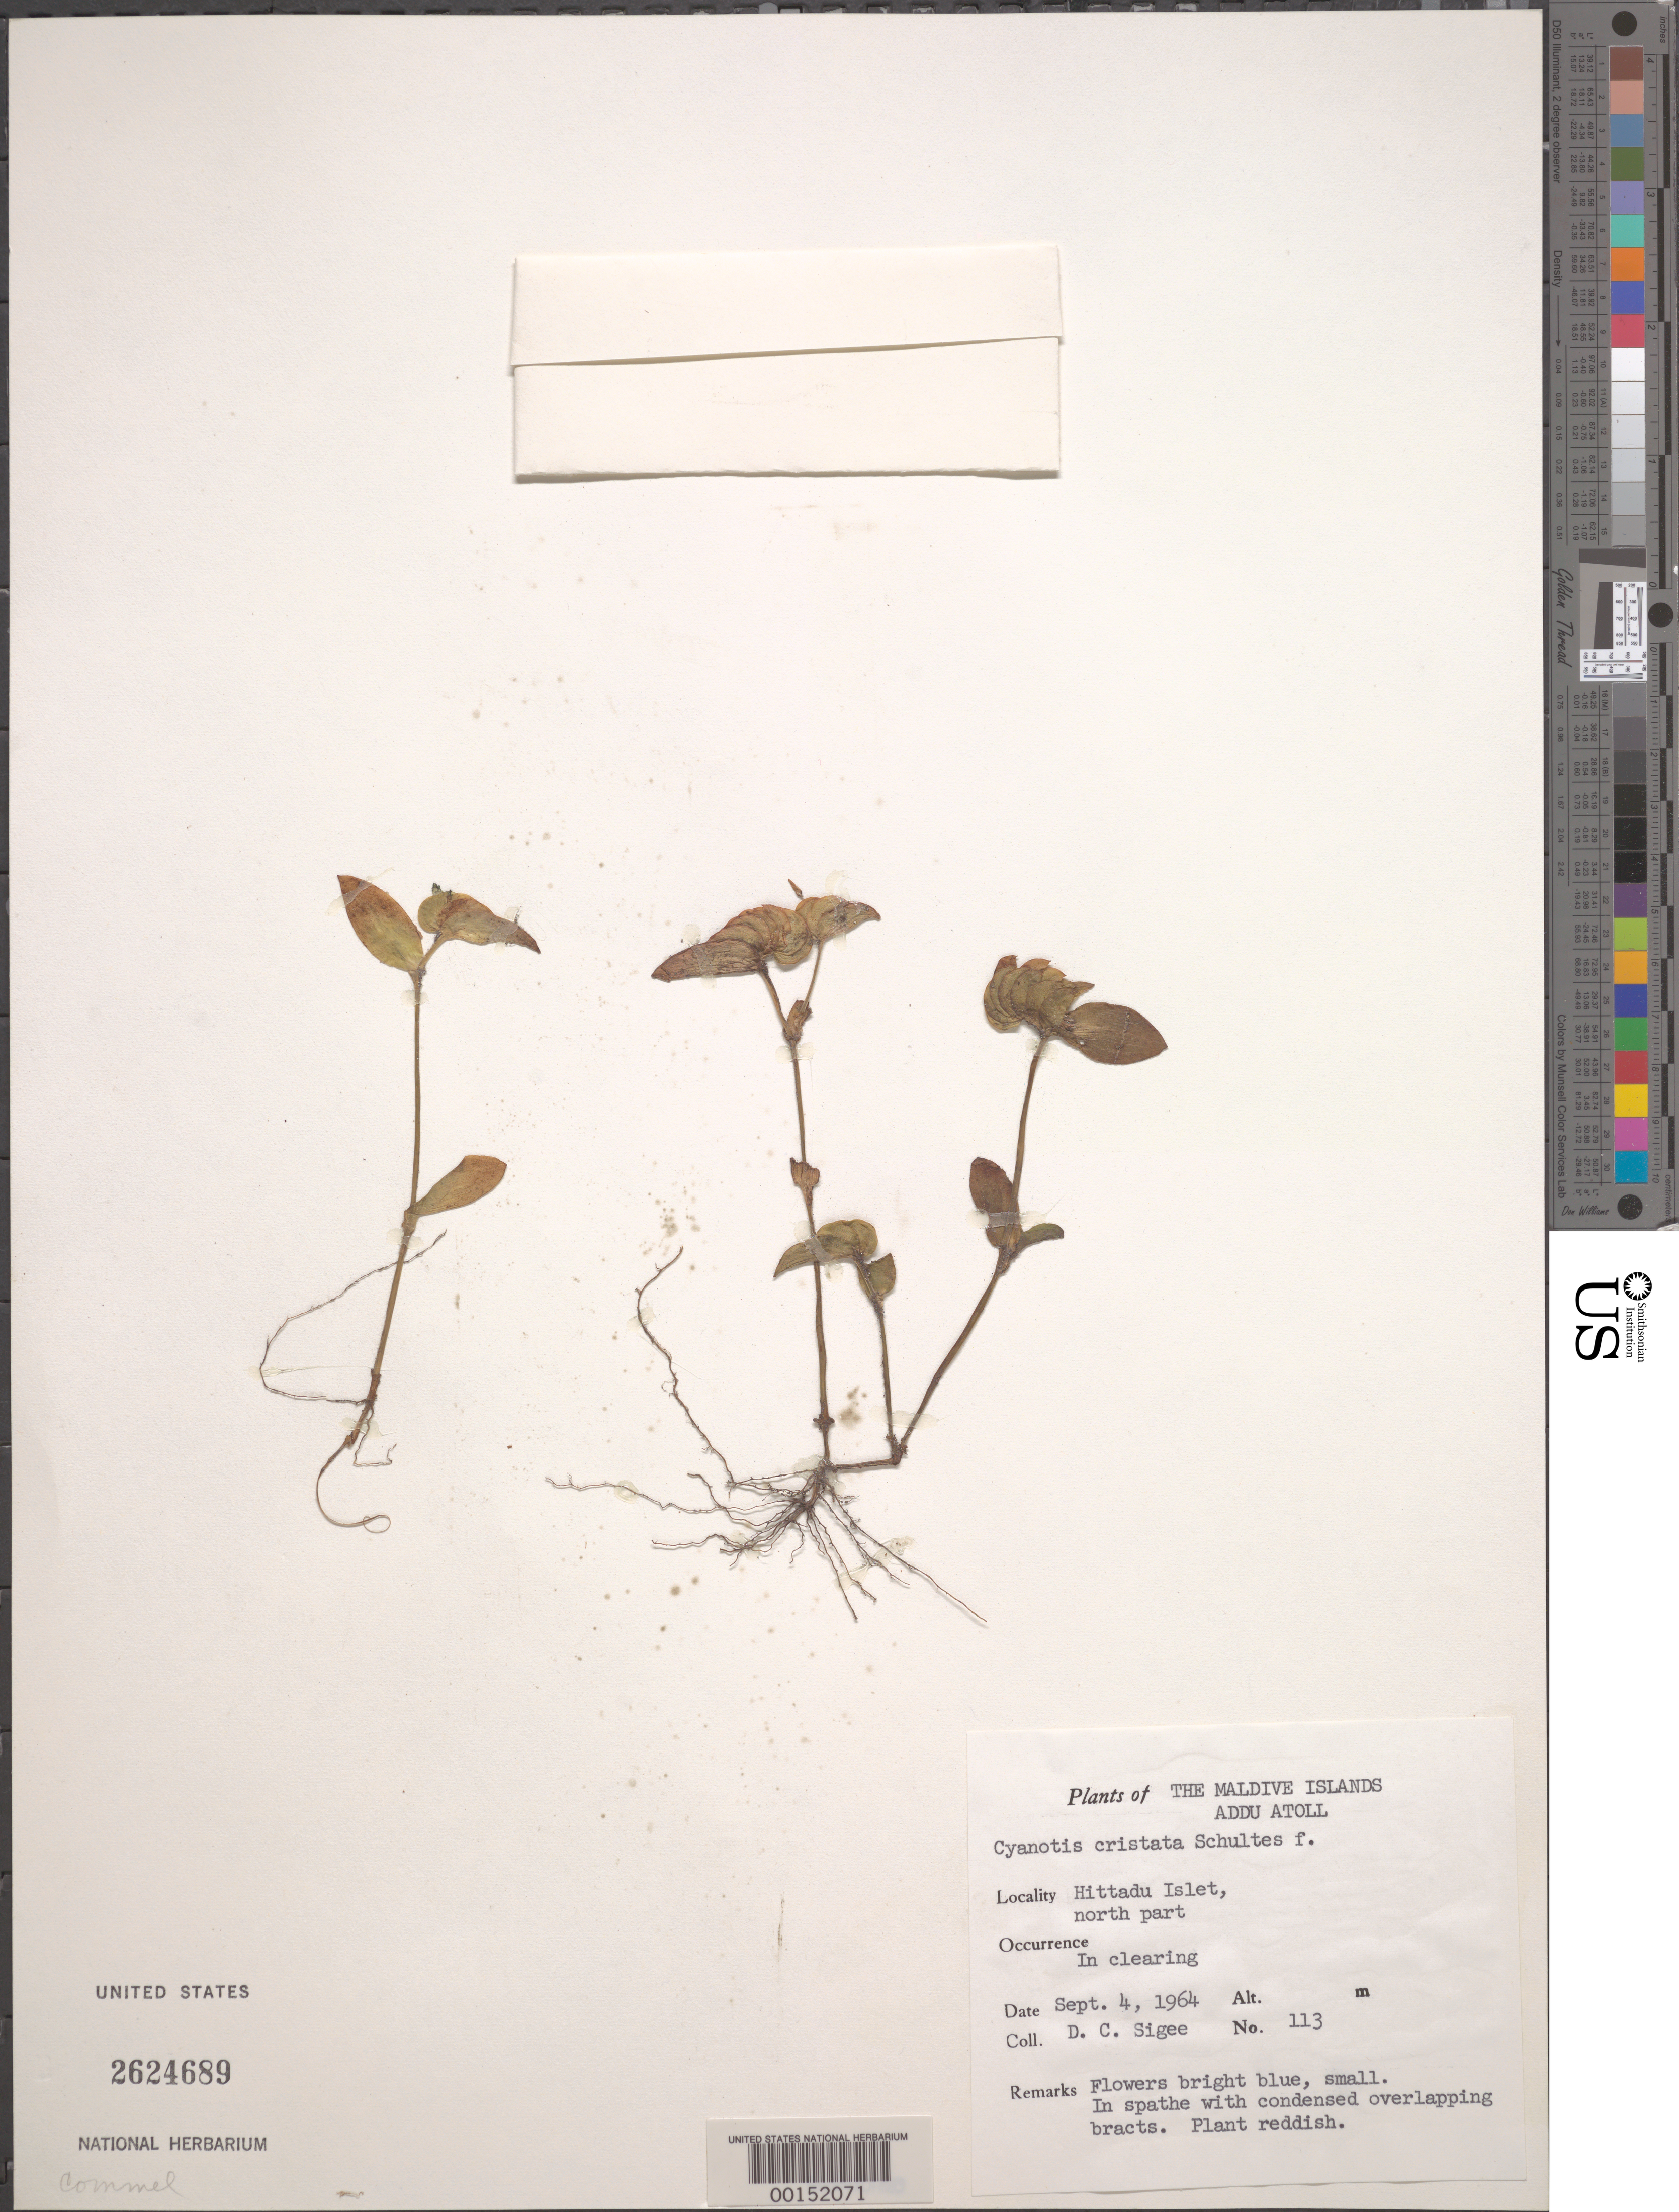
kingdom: Plantae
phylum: Tracheophyta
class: Liliopsida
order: Commelinales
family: Commelinaceae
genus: Cyanotis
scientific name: Cyanotis cristata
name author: (L.) D. Don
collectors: D. C. Sigee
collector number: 113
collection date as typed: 04 Sep 1964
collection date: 1964-09-04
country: Maldive Islands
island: Addu Atoll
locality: Seenu, Hittadu Islet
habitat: Clearing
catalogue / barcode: US 2624689